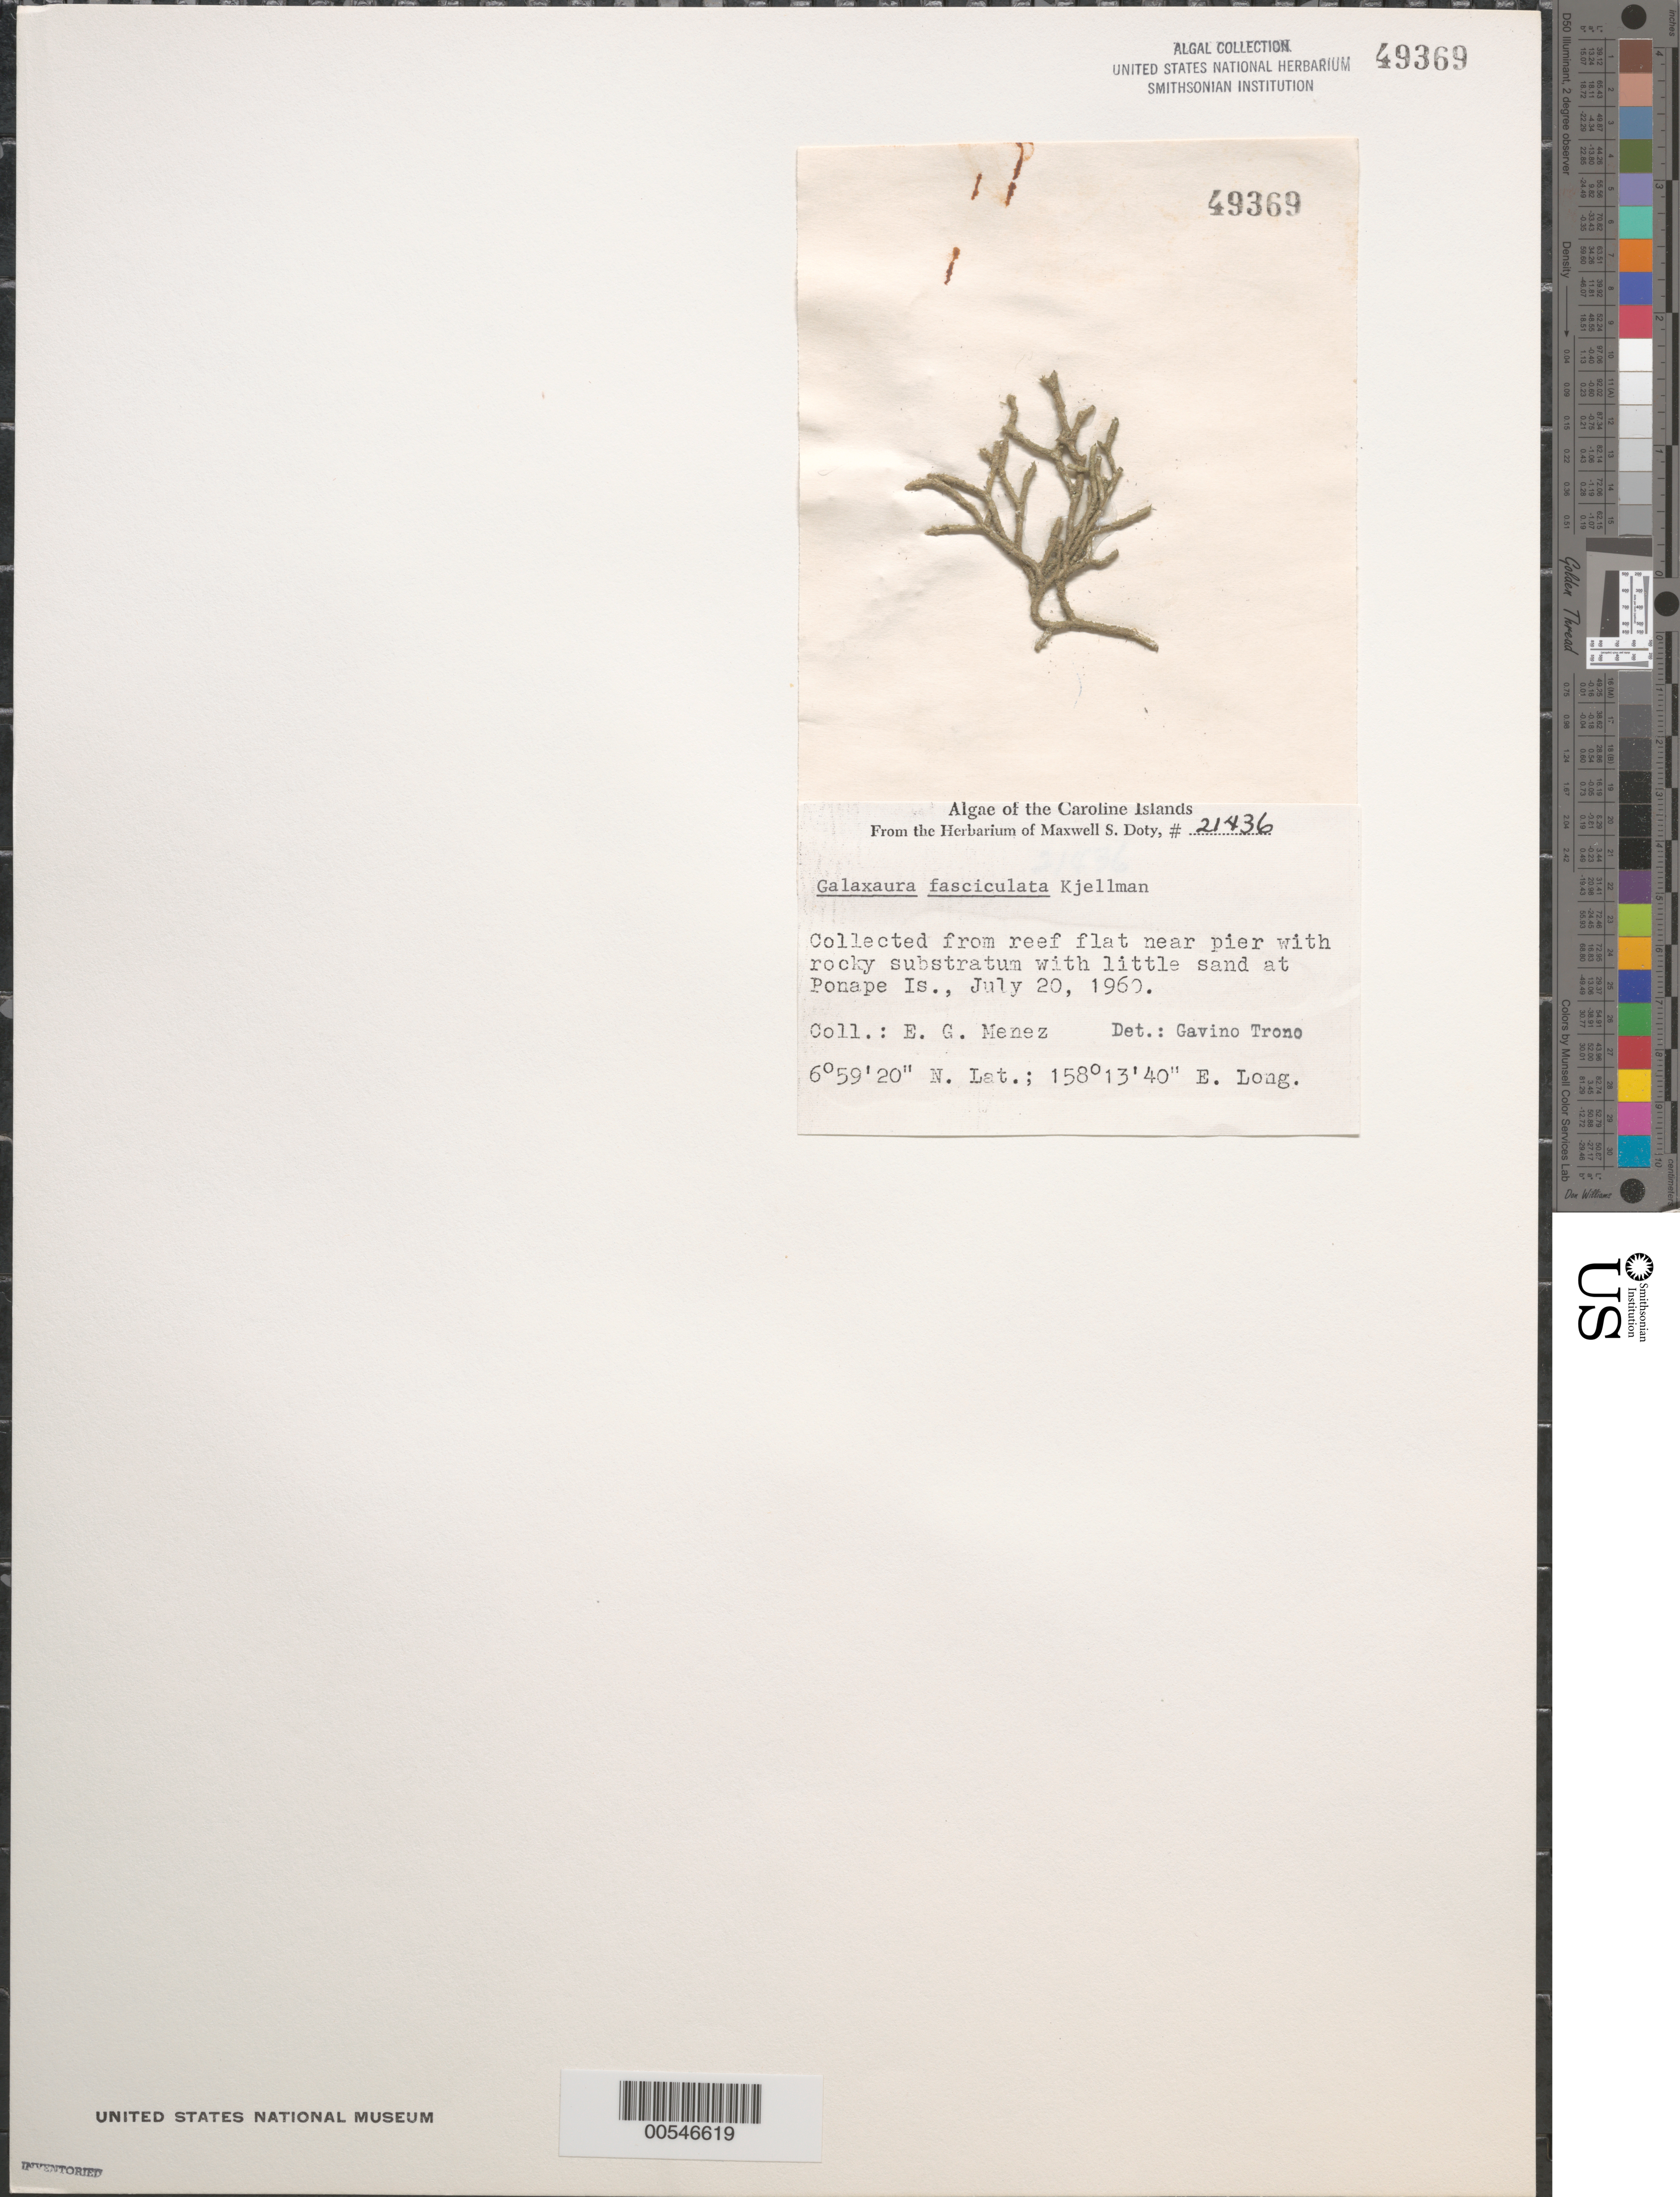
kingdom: Plantae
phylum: Rhodophyta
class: Florideophyceae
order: Nemaliales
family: Galaxauraceae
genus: Galaxaura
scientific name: Galaxaura divaricata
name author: (L.) Huisman & R.A. Towns.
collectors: Meñez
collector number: MSD 21436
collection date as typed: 20 Jul 1960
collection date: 1960-07-20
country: Micronesia, Federated States of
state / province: Pohnpei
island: Pohnpei [Ponape]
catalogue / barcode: US 49369